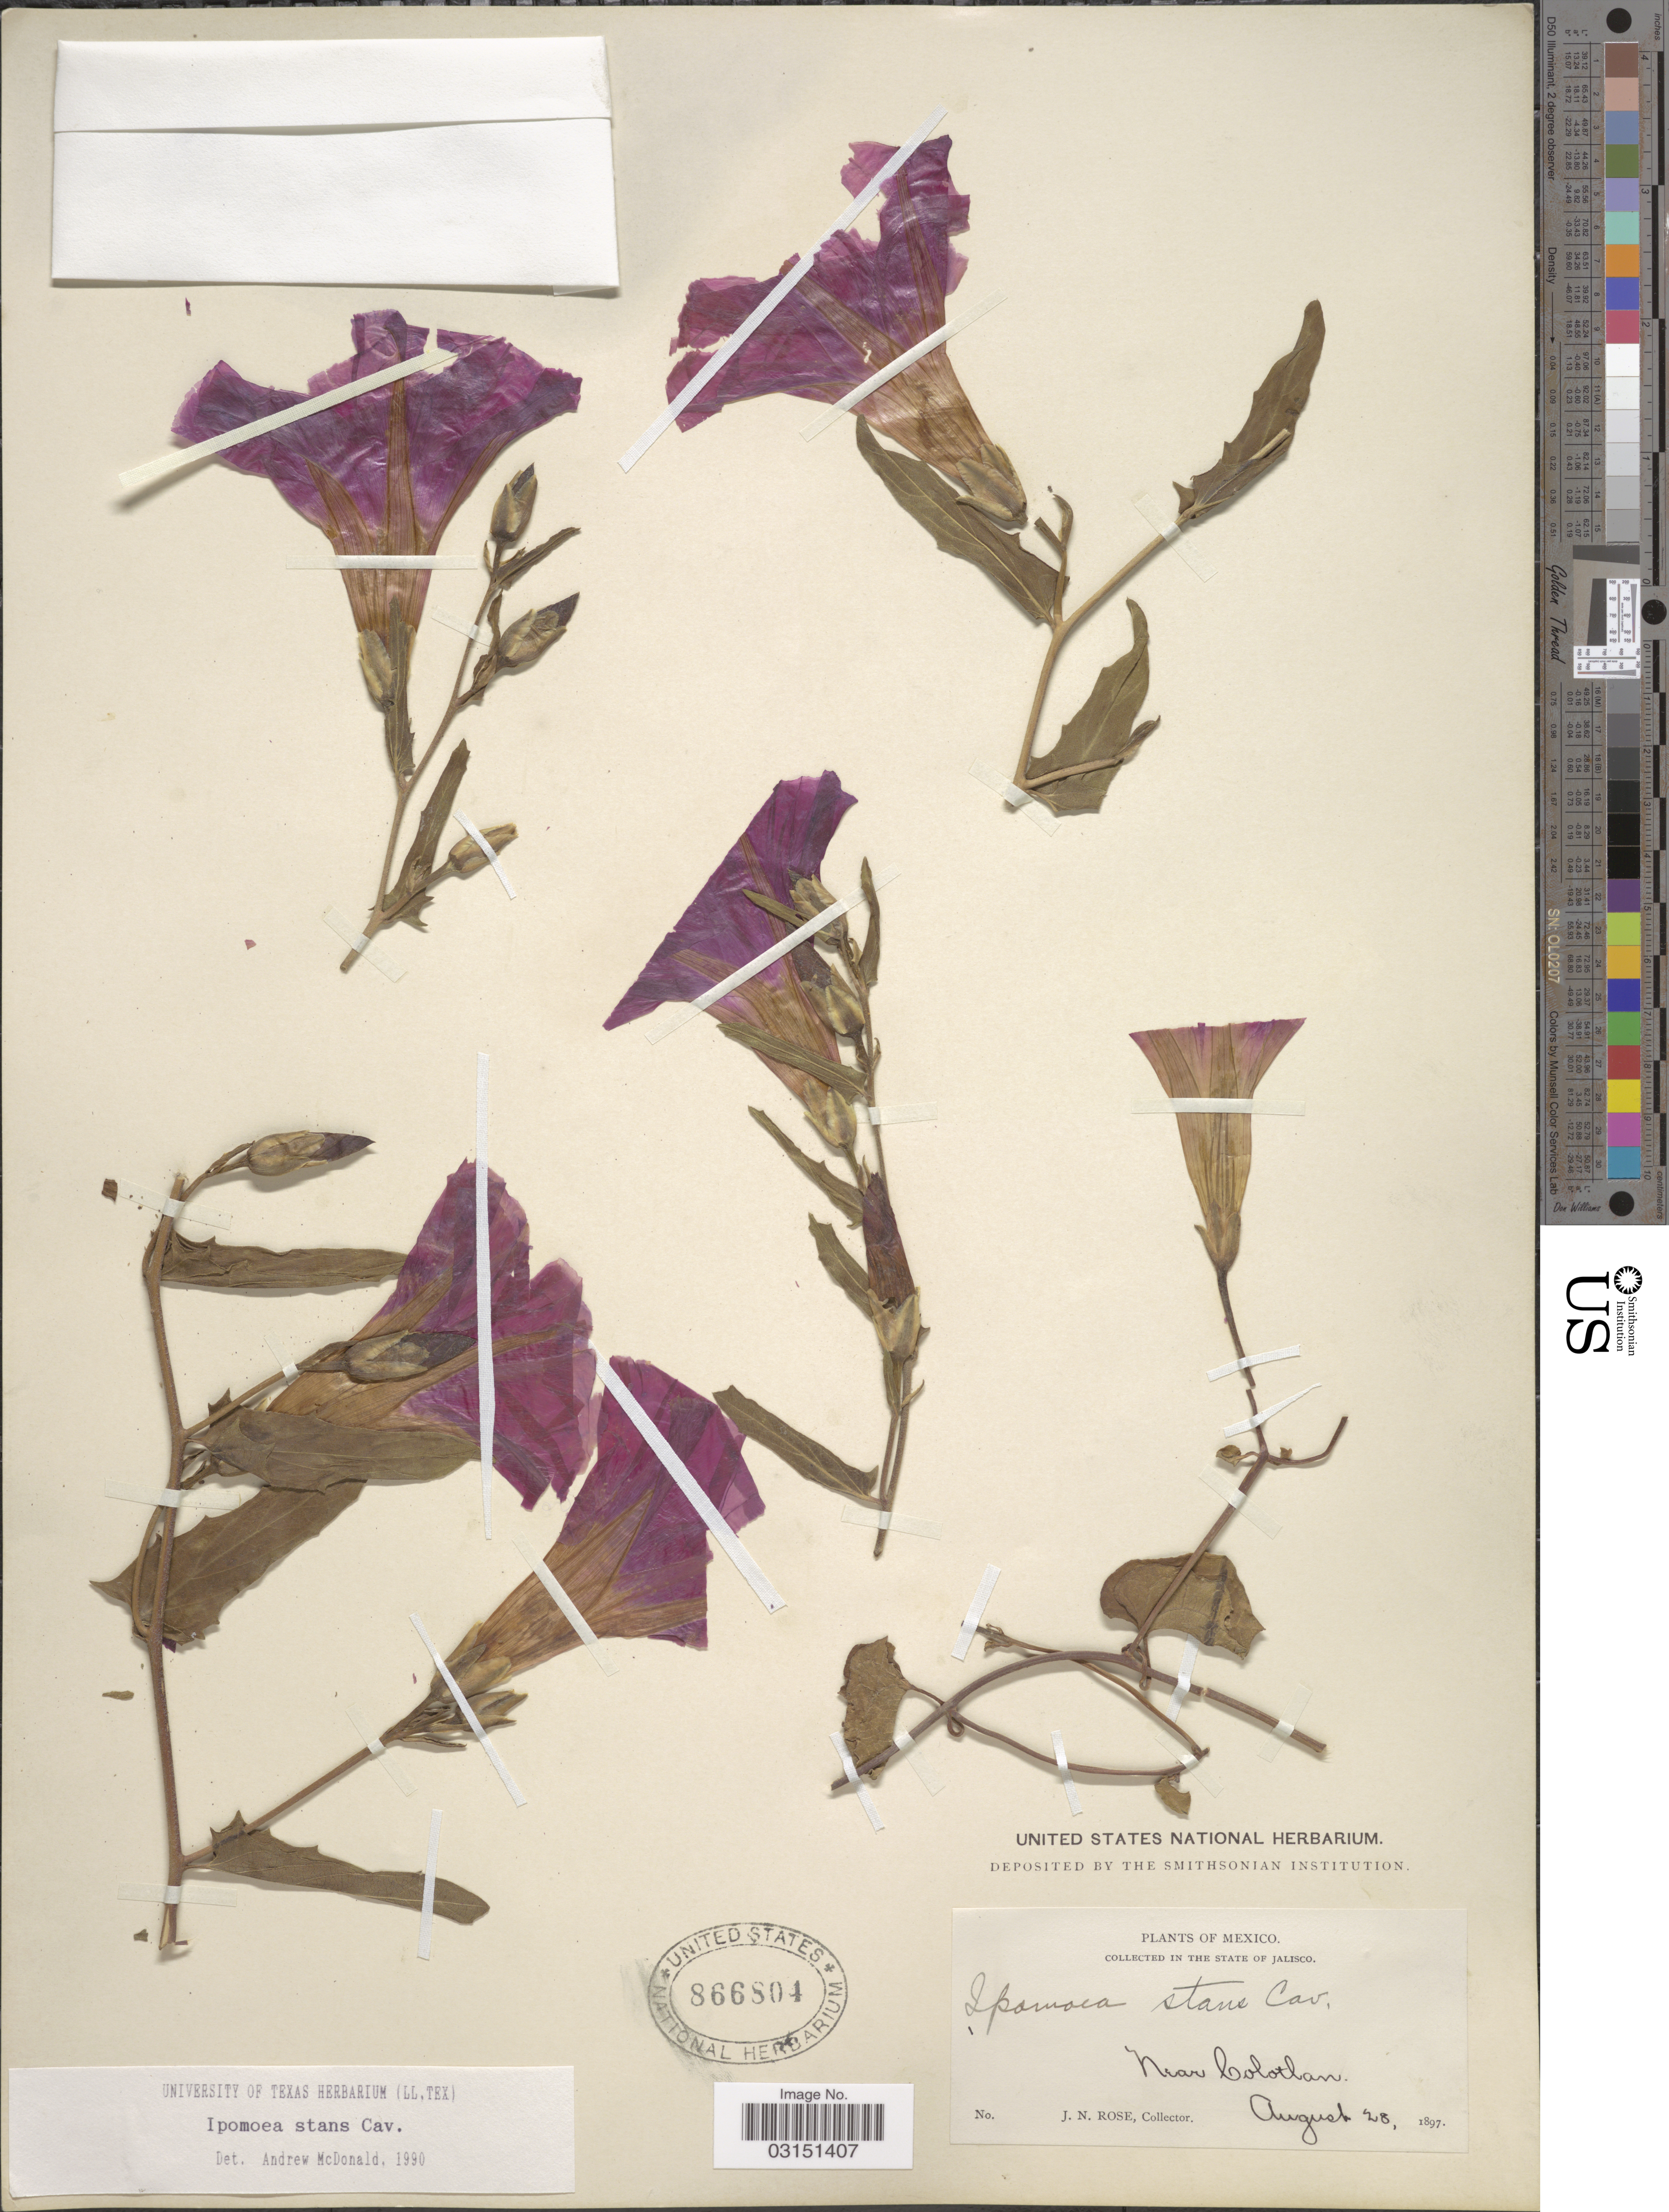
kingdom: Plantae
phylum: Tracheophyta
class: Magnoliopsida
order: Solanales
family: Convolvulaceae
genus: Ipomoea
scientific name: Ipomoea stans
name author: Cav.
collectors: J. N. Rose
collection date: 1897-08-28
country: Mexico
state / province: Jalisco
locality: Near Colotlan.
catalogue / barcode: US 866804